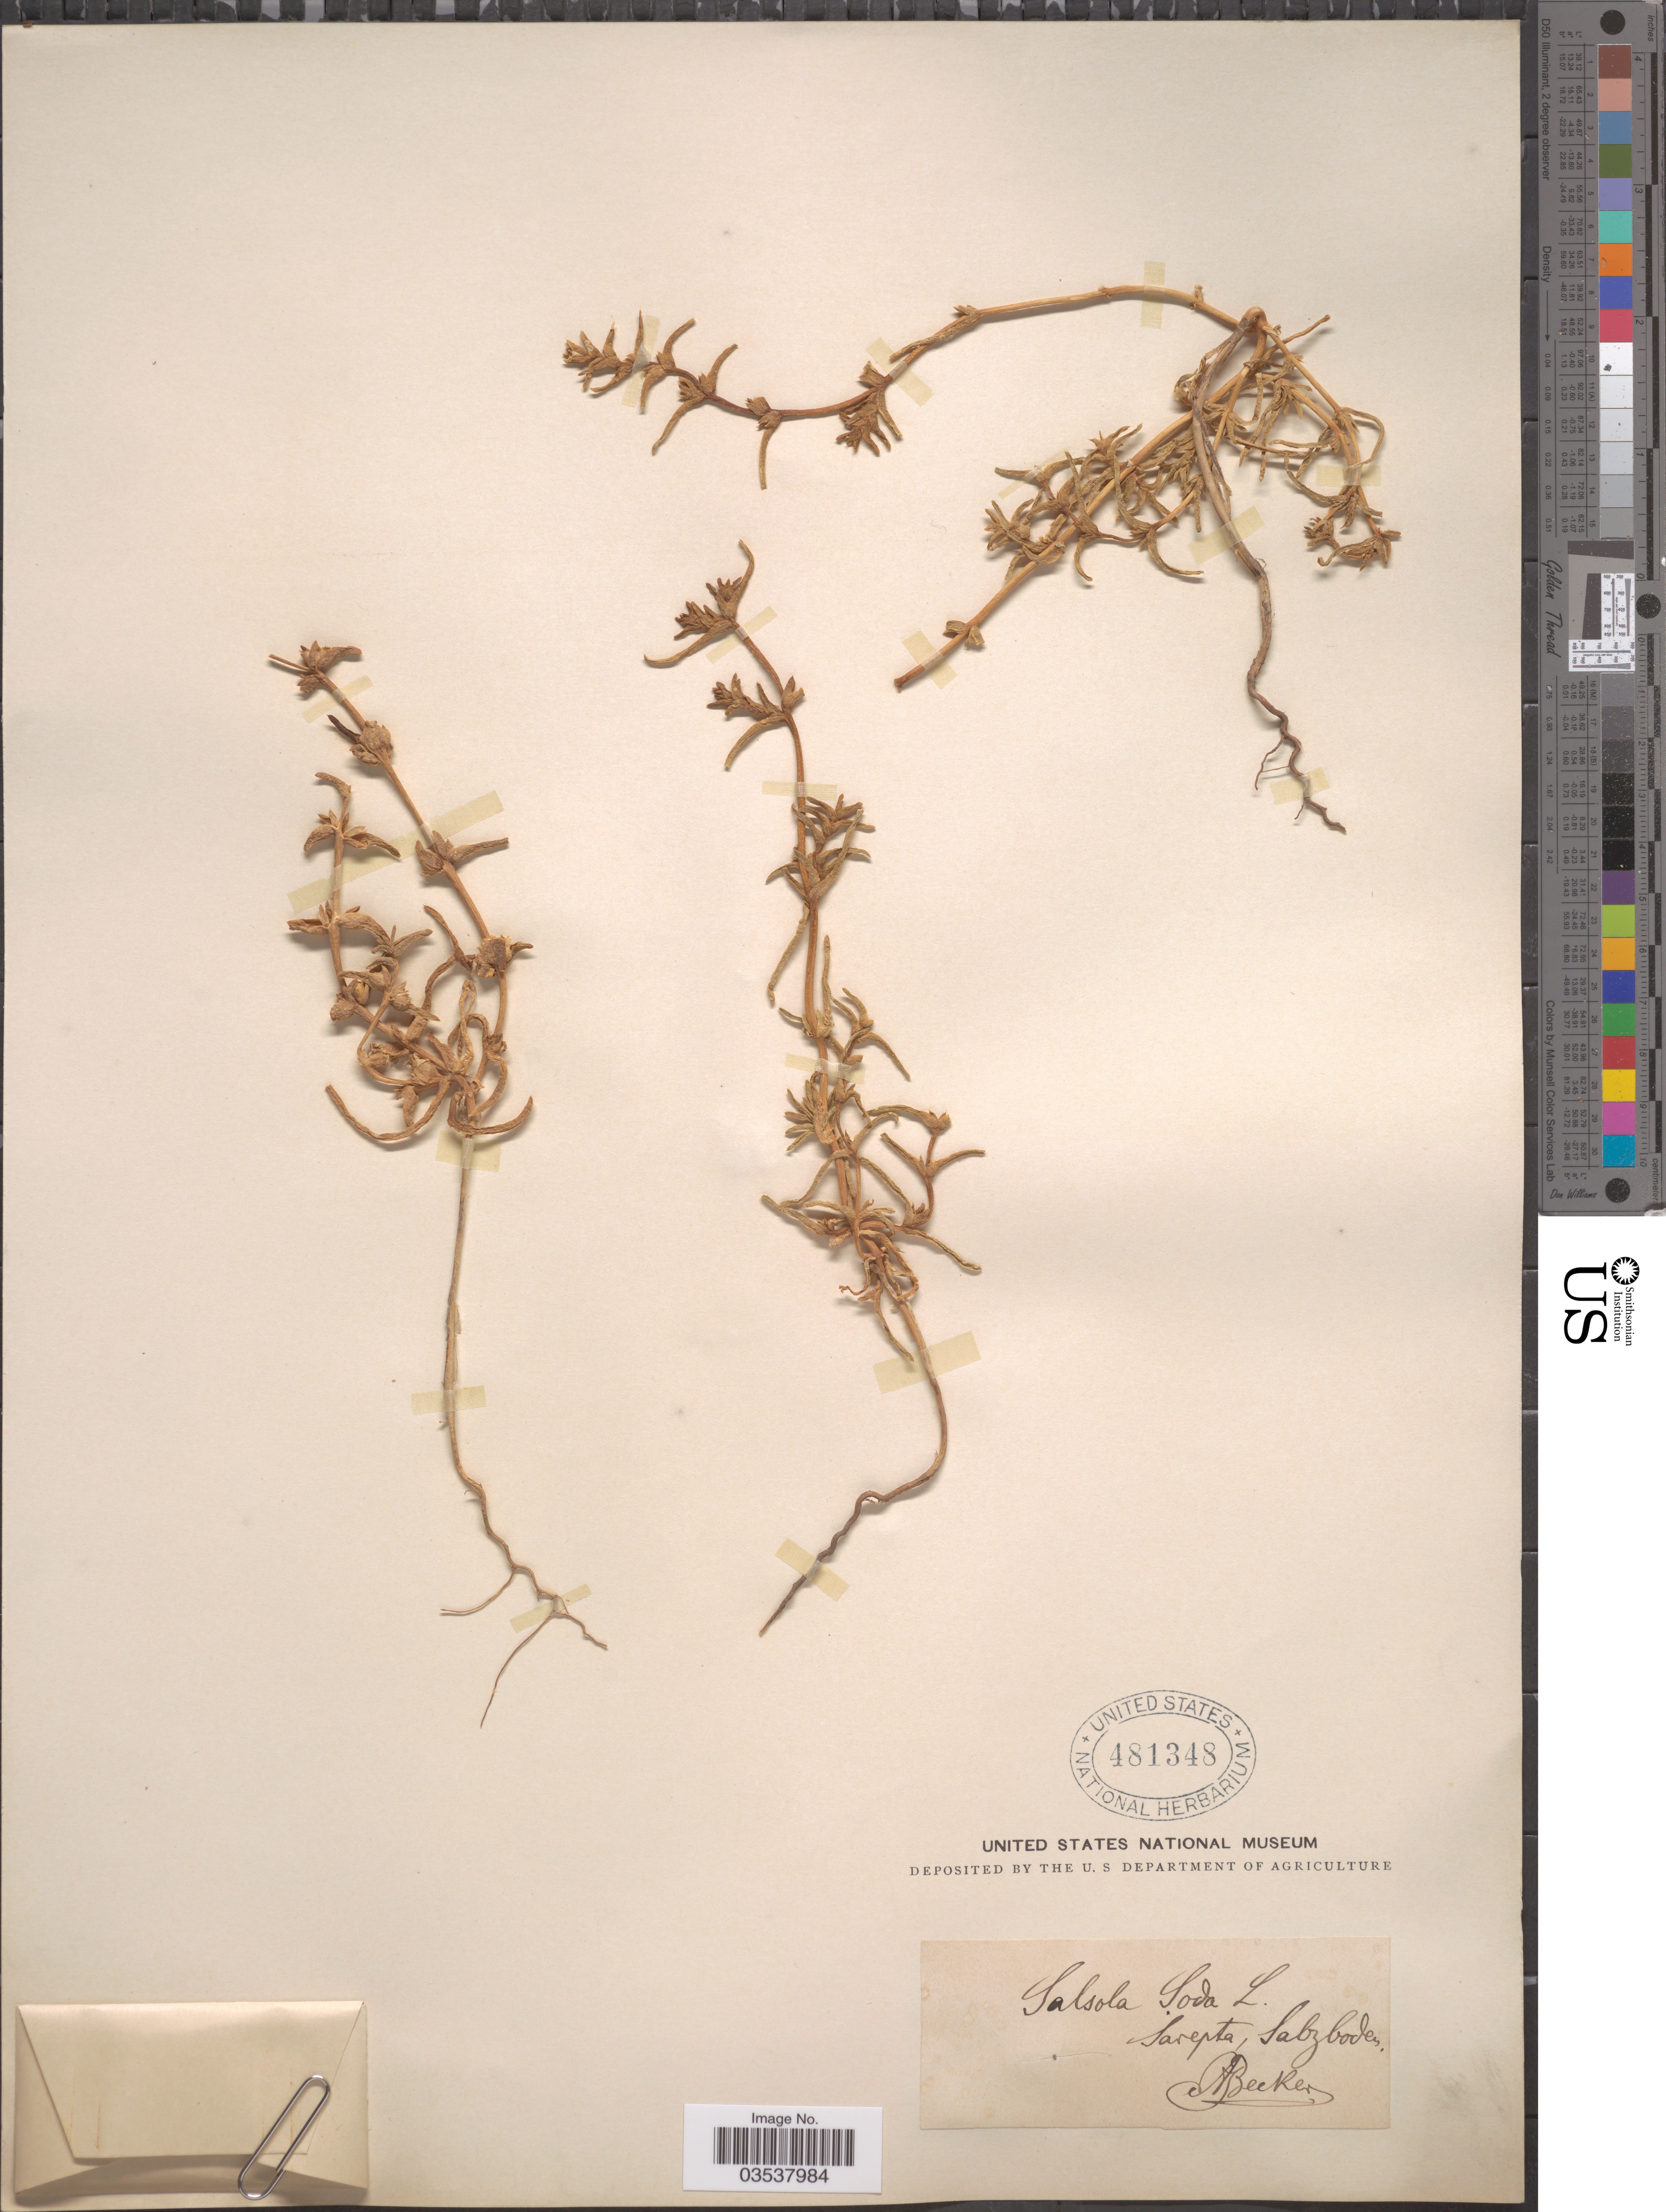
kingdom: Plantae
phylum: Tracheophyta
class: Magnoliopsida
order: Caryophyllales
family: Amaranthaceae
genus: Soda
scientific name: Soda inermis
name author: Fourr.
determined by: Strong, Mark T., (BOT), Smithsonian Institution - National Museum of Natural History (UNITED STATES)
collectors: A. Becker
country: Russian Federation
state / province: Volgograd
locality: Sarepta, Salzboden.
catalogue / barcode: US 481348